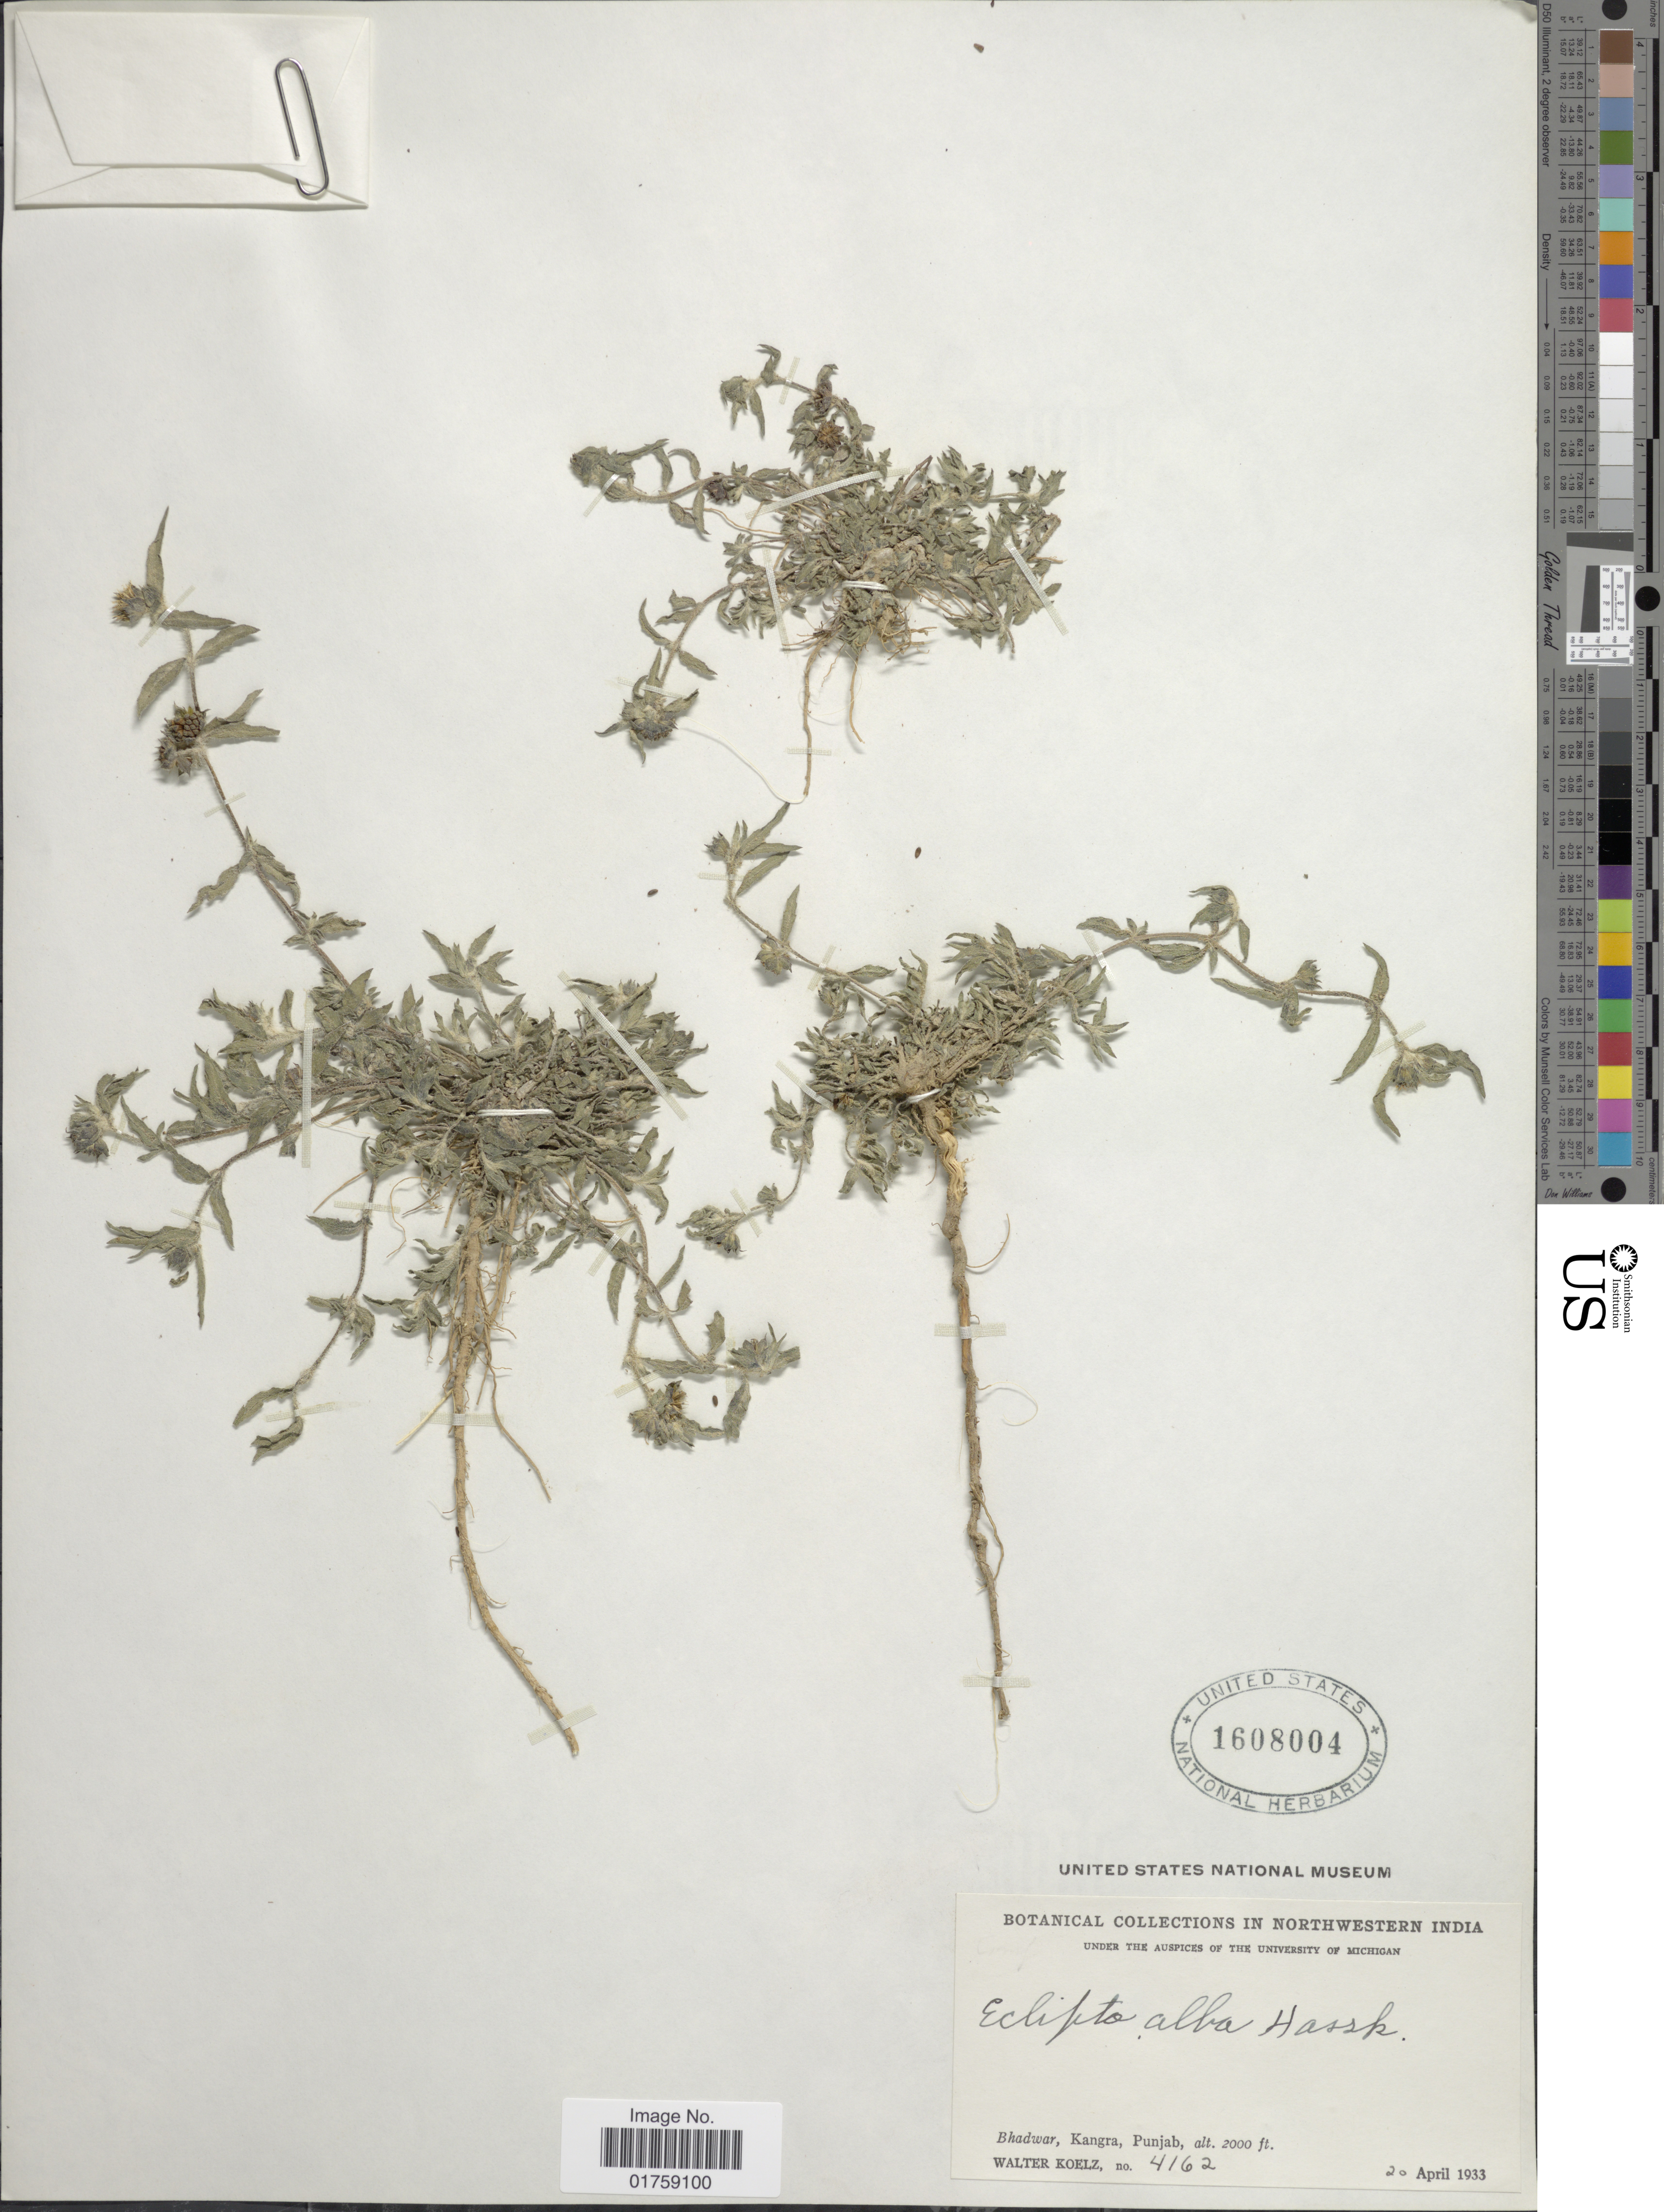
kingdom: Plantae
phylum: Tracheophyta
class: Magnoliopsida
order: Asterales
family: Asteraceae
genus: Eclipta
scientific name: Eclipta prostrata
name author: (L.) L.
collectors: W. N. Koelz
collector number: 4162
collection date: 1933-04-20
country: India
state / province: Himachal Pradesh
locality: Northwestern India. Bhadwar, Kangra, Punjab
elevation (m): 610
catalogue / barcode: US 1608004